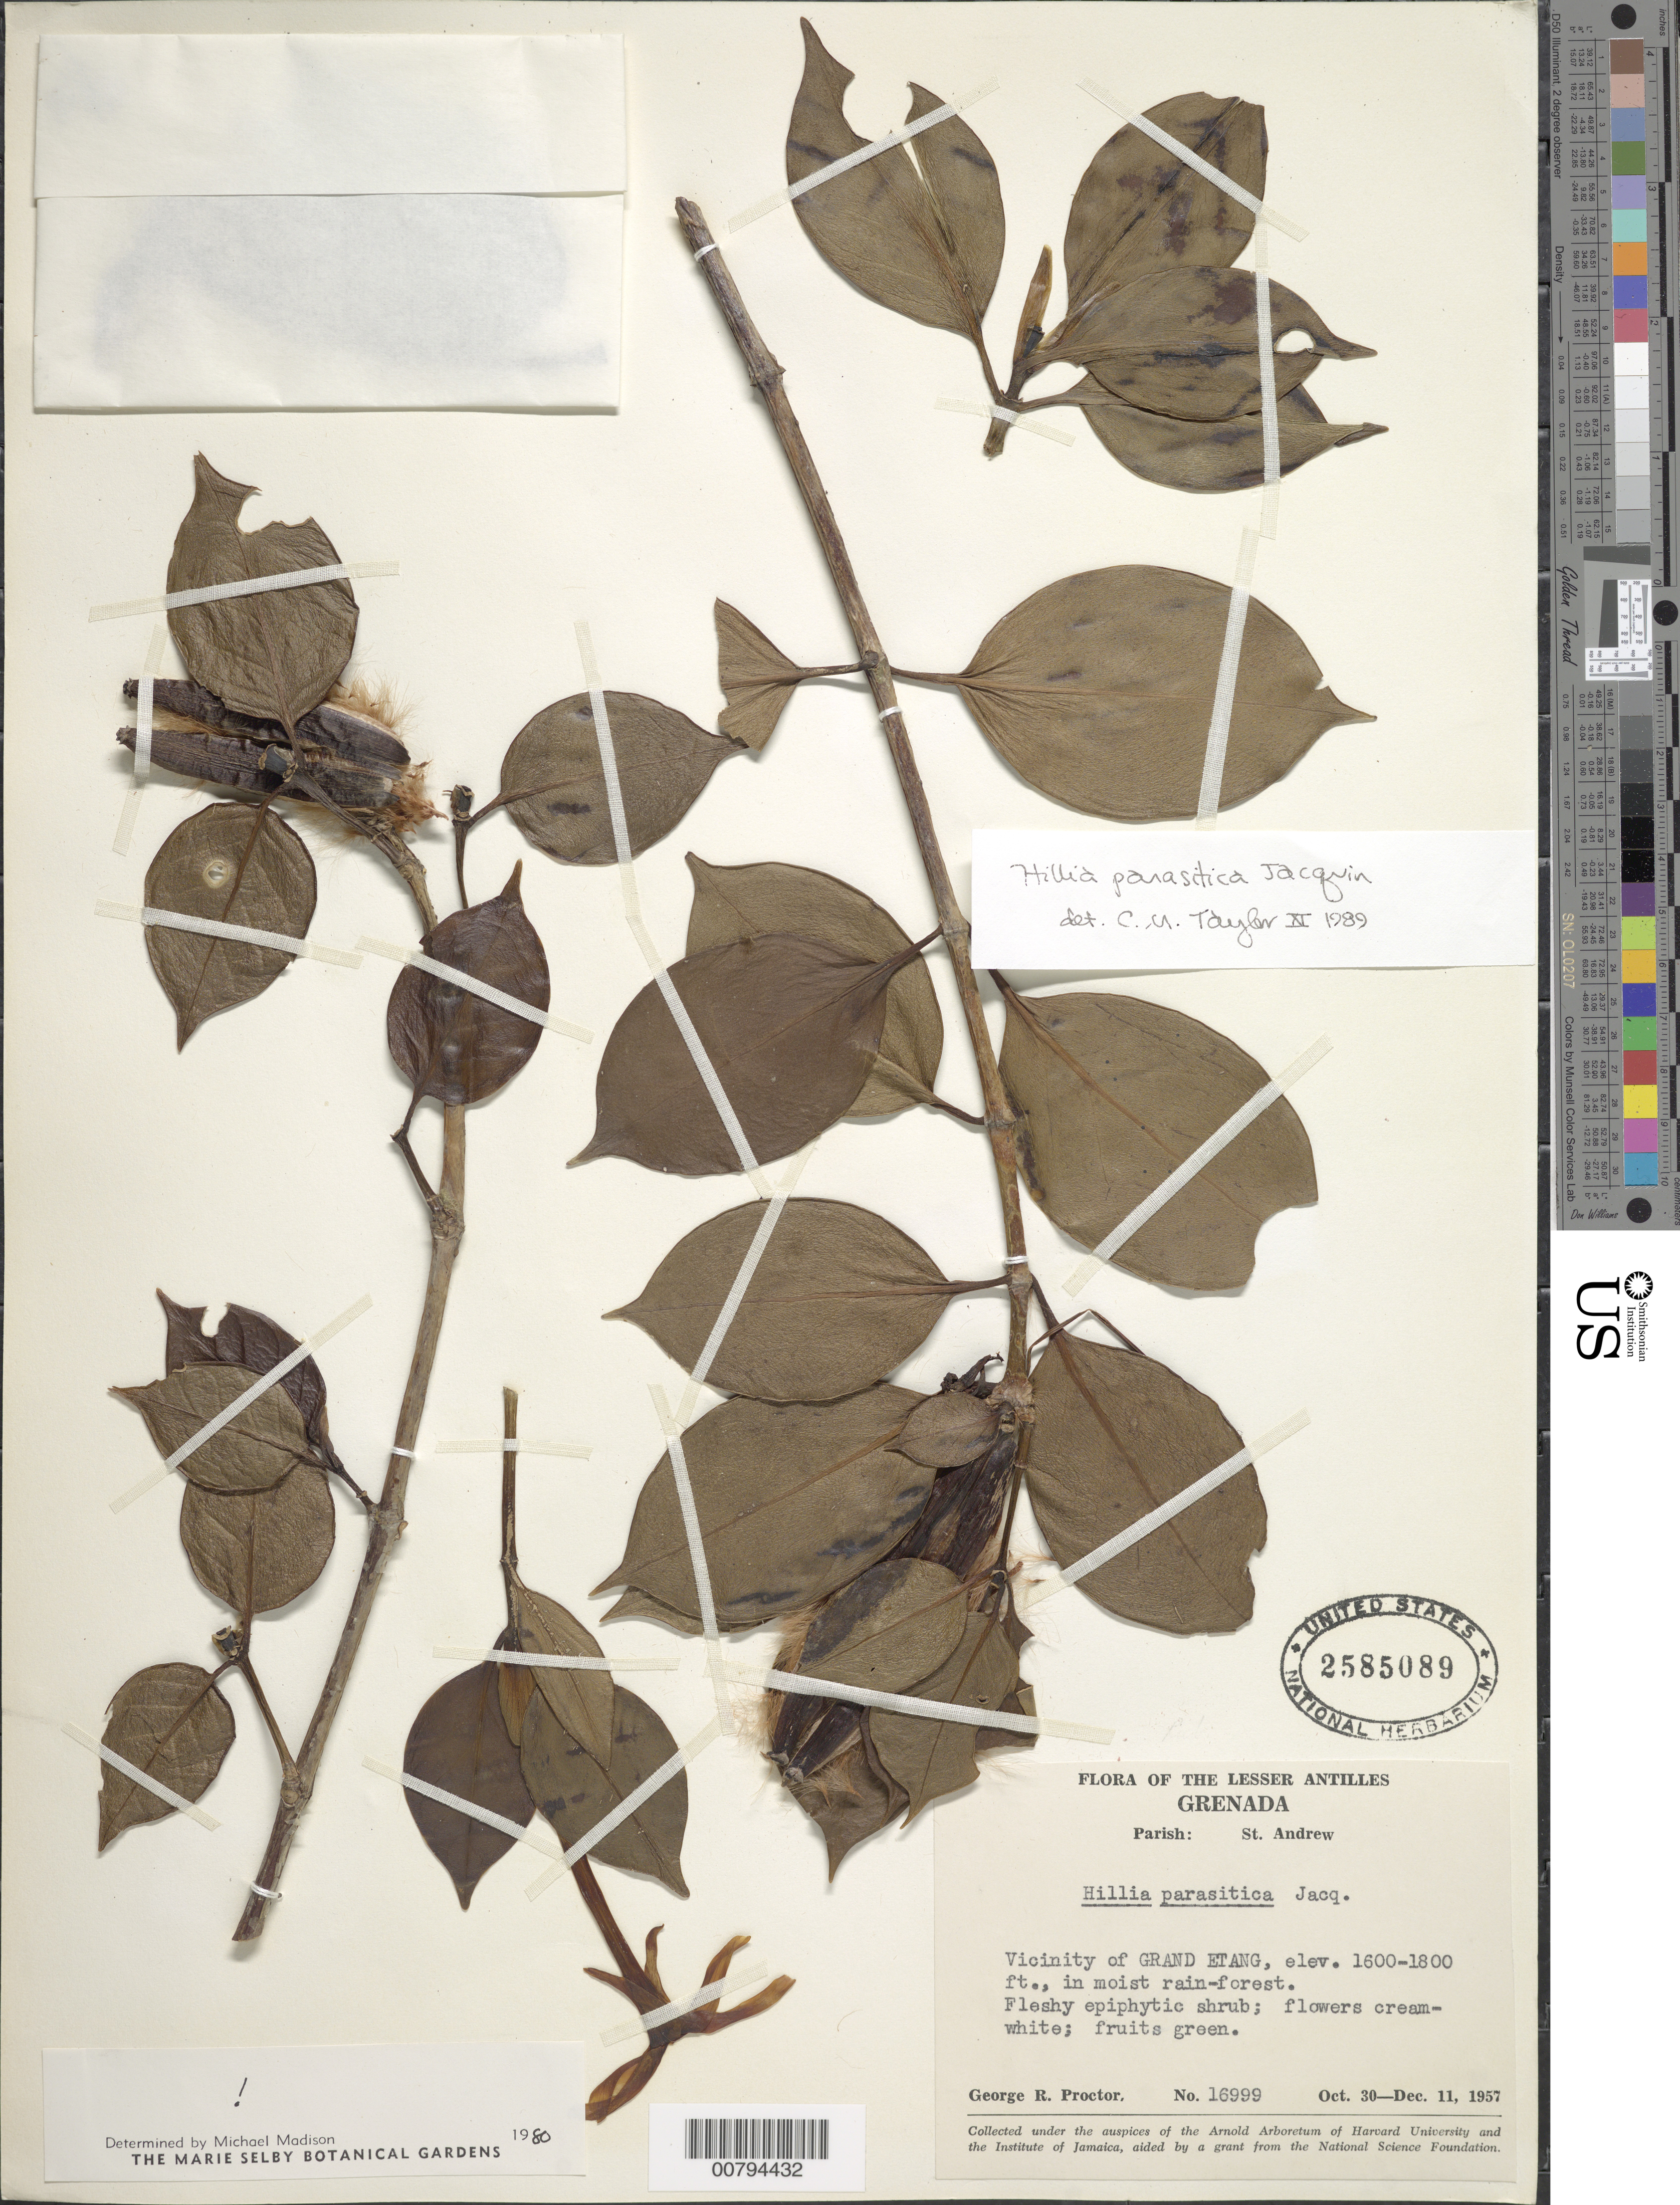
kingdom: Plantae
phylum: Tracheophyta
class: Magnoliopsida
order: Gentianales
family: Rubiaceae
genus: Hillia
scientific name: Hillia parasitica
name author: Jacq.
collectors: G. Cooper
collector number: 16999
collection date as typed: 30 Oct 1957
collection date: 1957-10-30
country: Grenada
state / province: Saint Andrew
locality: Vicinity of Grand Etang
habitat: In moist rainforest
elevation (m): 488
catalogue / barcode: US 2585089